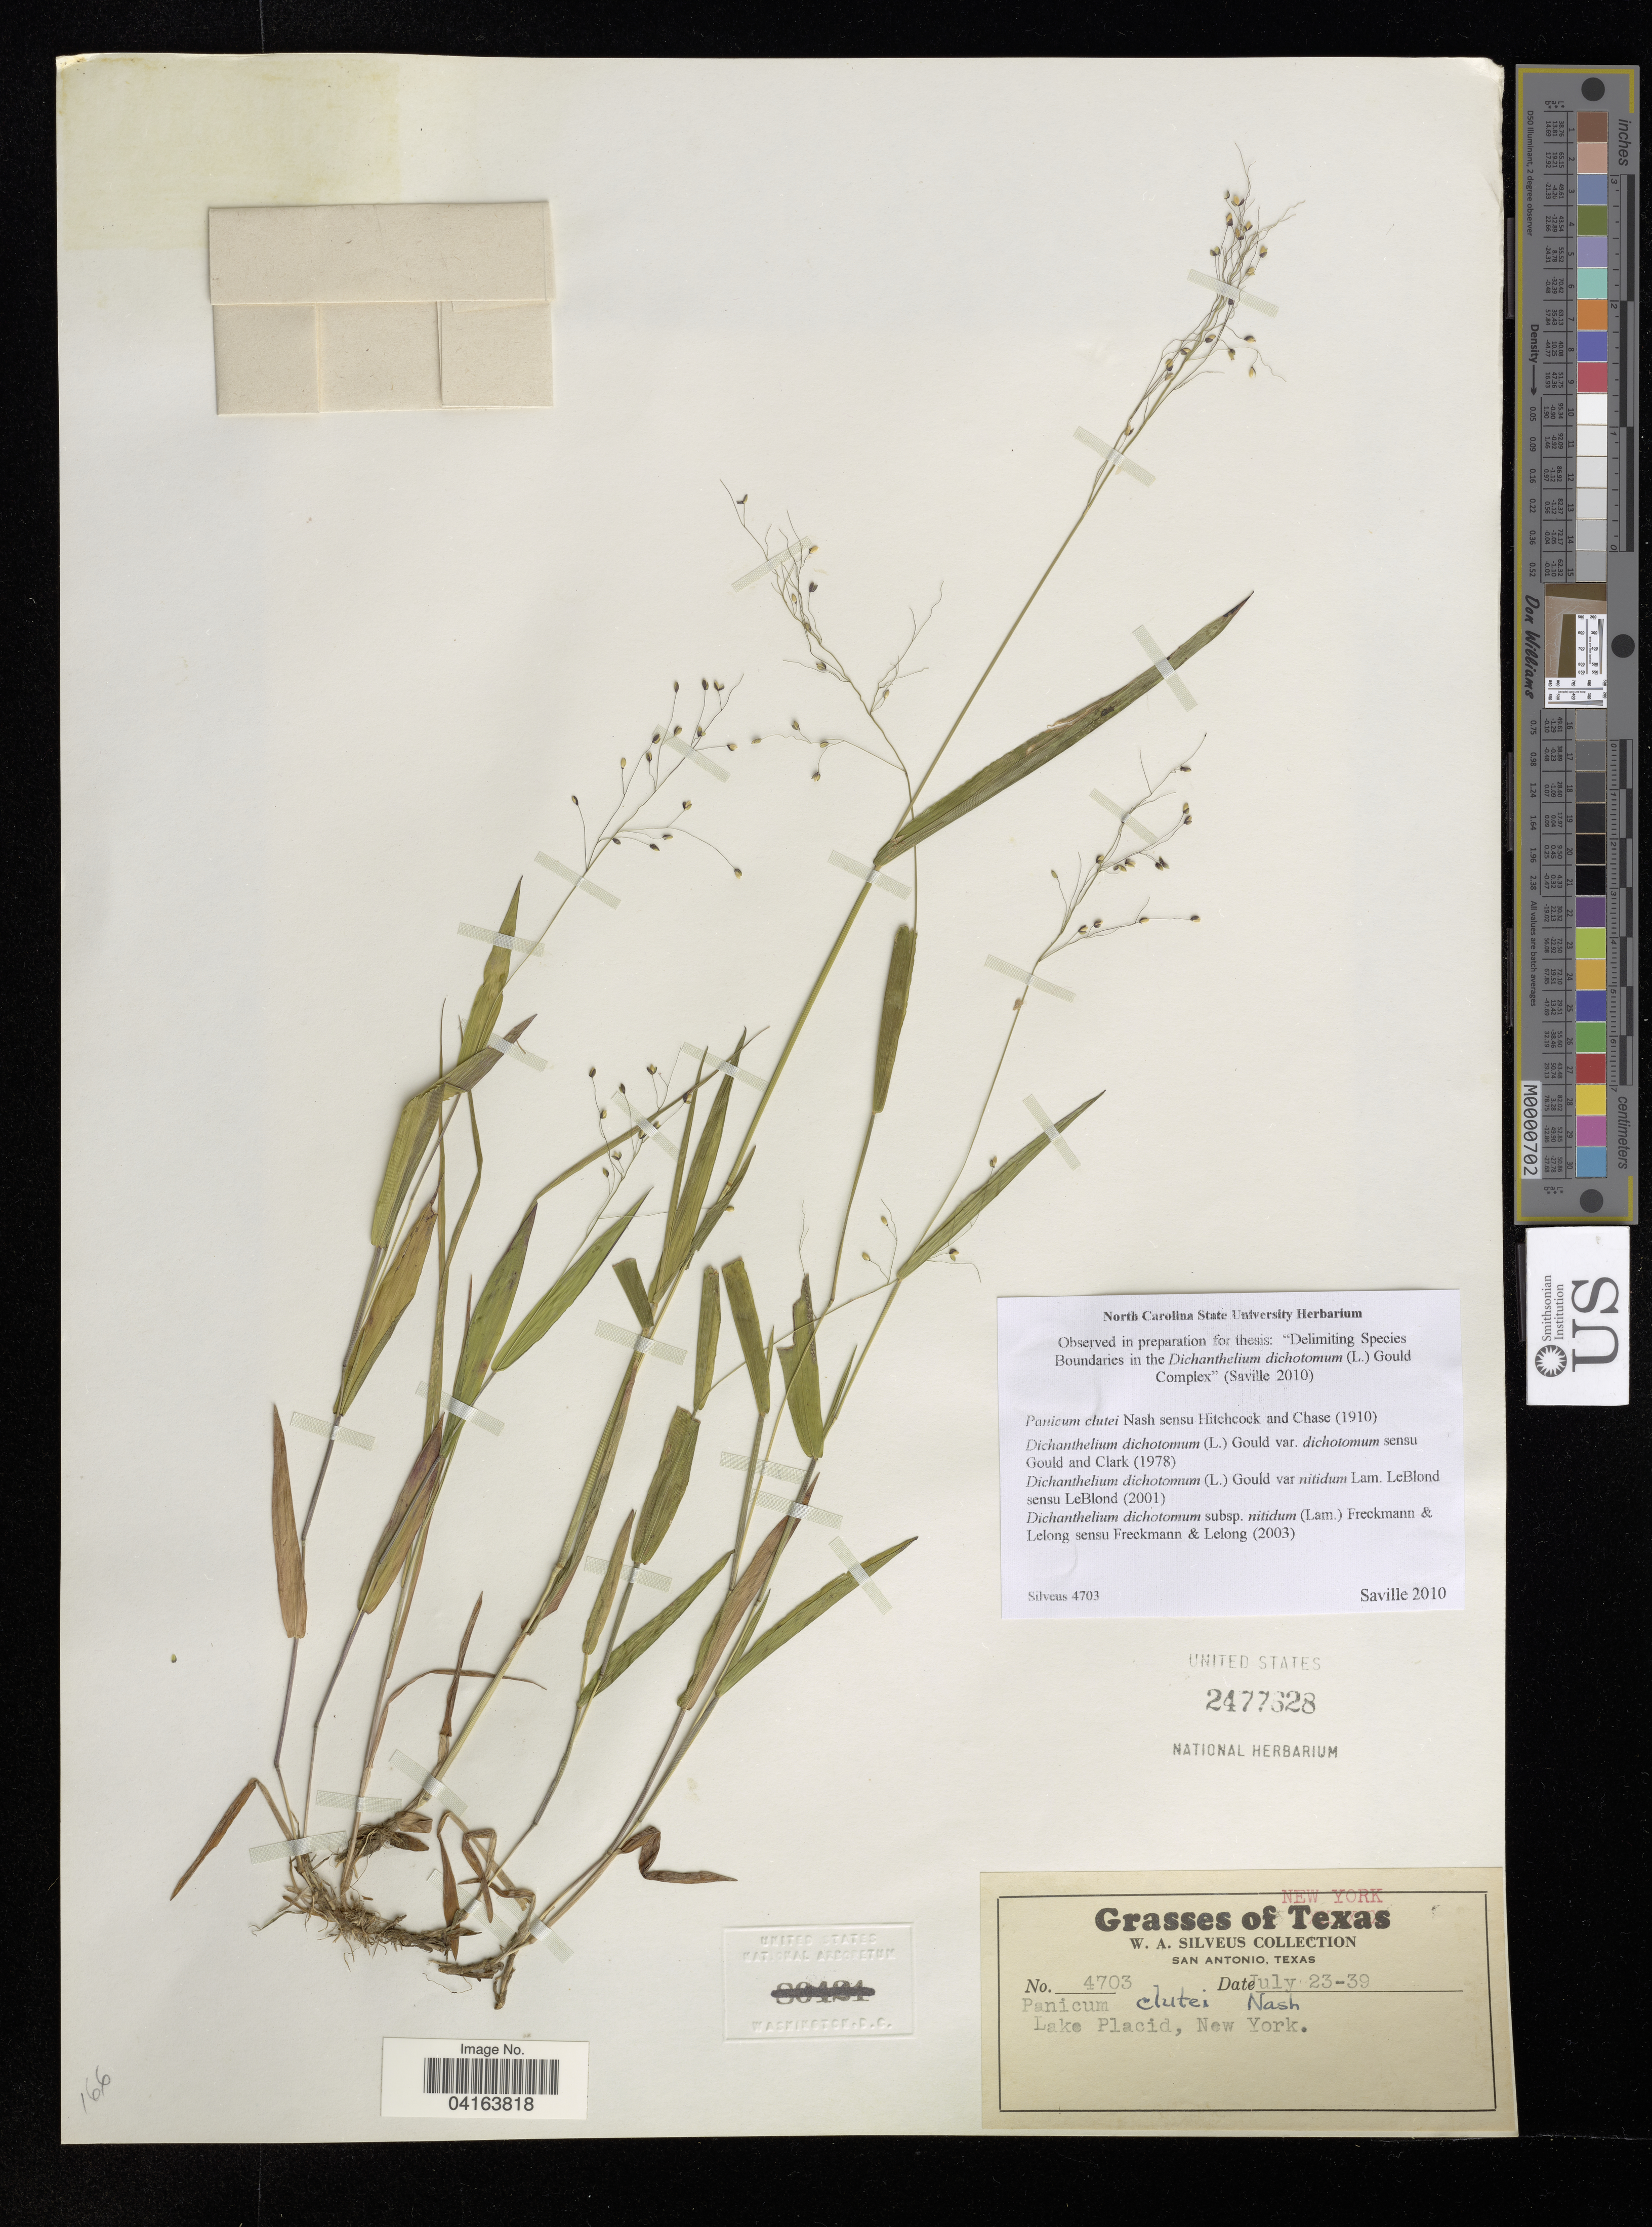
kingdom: Plantae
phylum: Tracheophyta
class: Liliopsida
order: Poales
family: Poaceae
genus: Dichanthelium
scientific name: Dichanthelium dichotomum subsp. lucidum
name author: (Ashe) Freckmann & Lelong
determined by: Saville, A. C., (NCSC), North Carolina State University (UNITED STATES)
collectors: W. Silveus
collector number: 4703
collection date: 1939-07-23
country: United States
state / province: New York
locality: Lake Placid.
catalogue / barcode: US 2477628